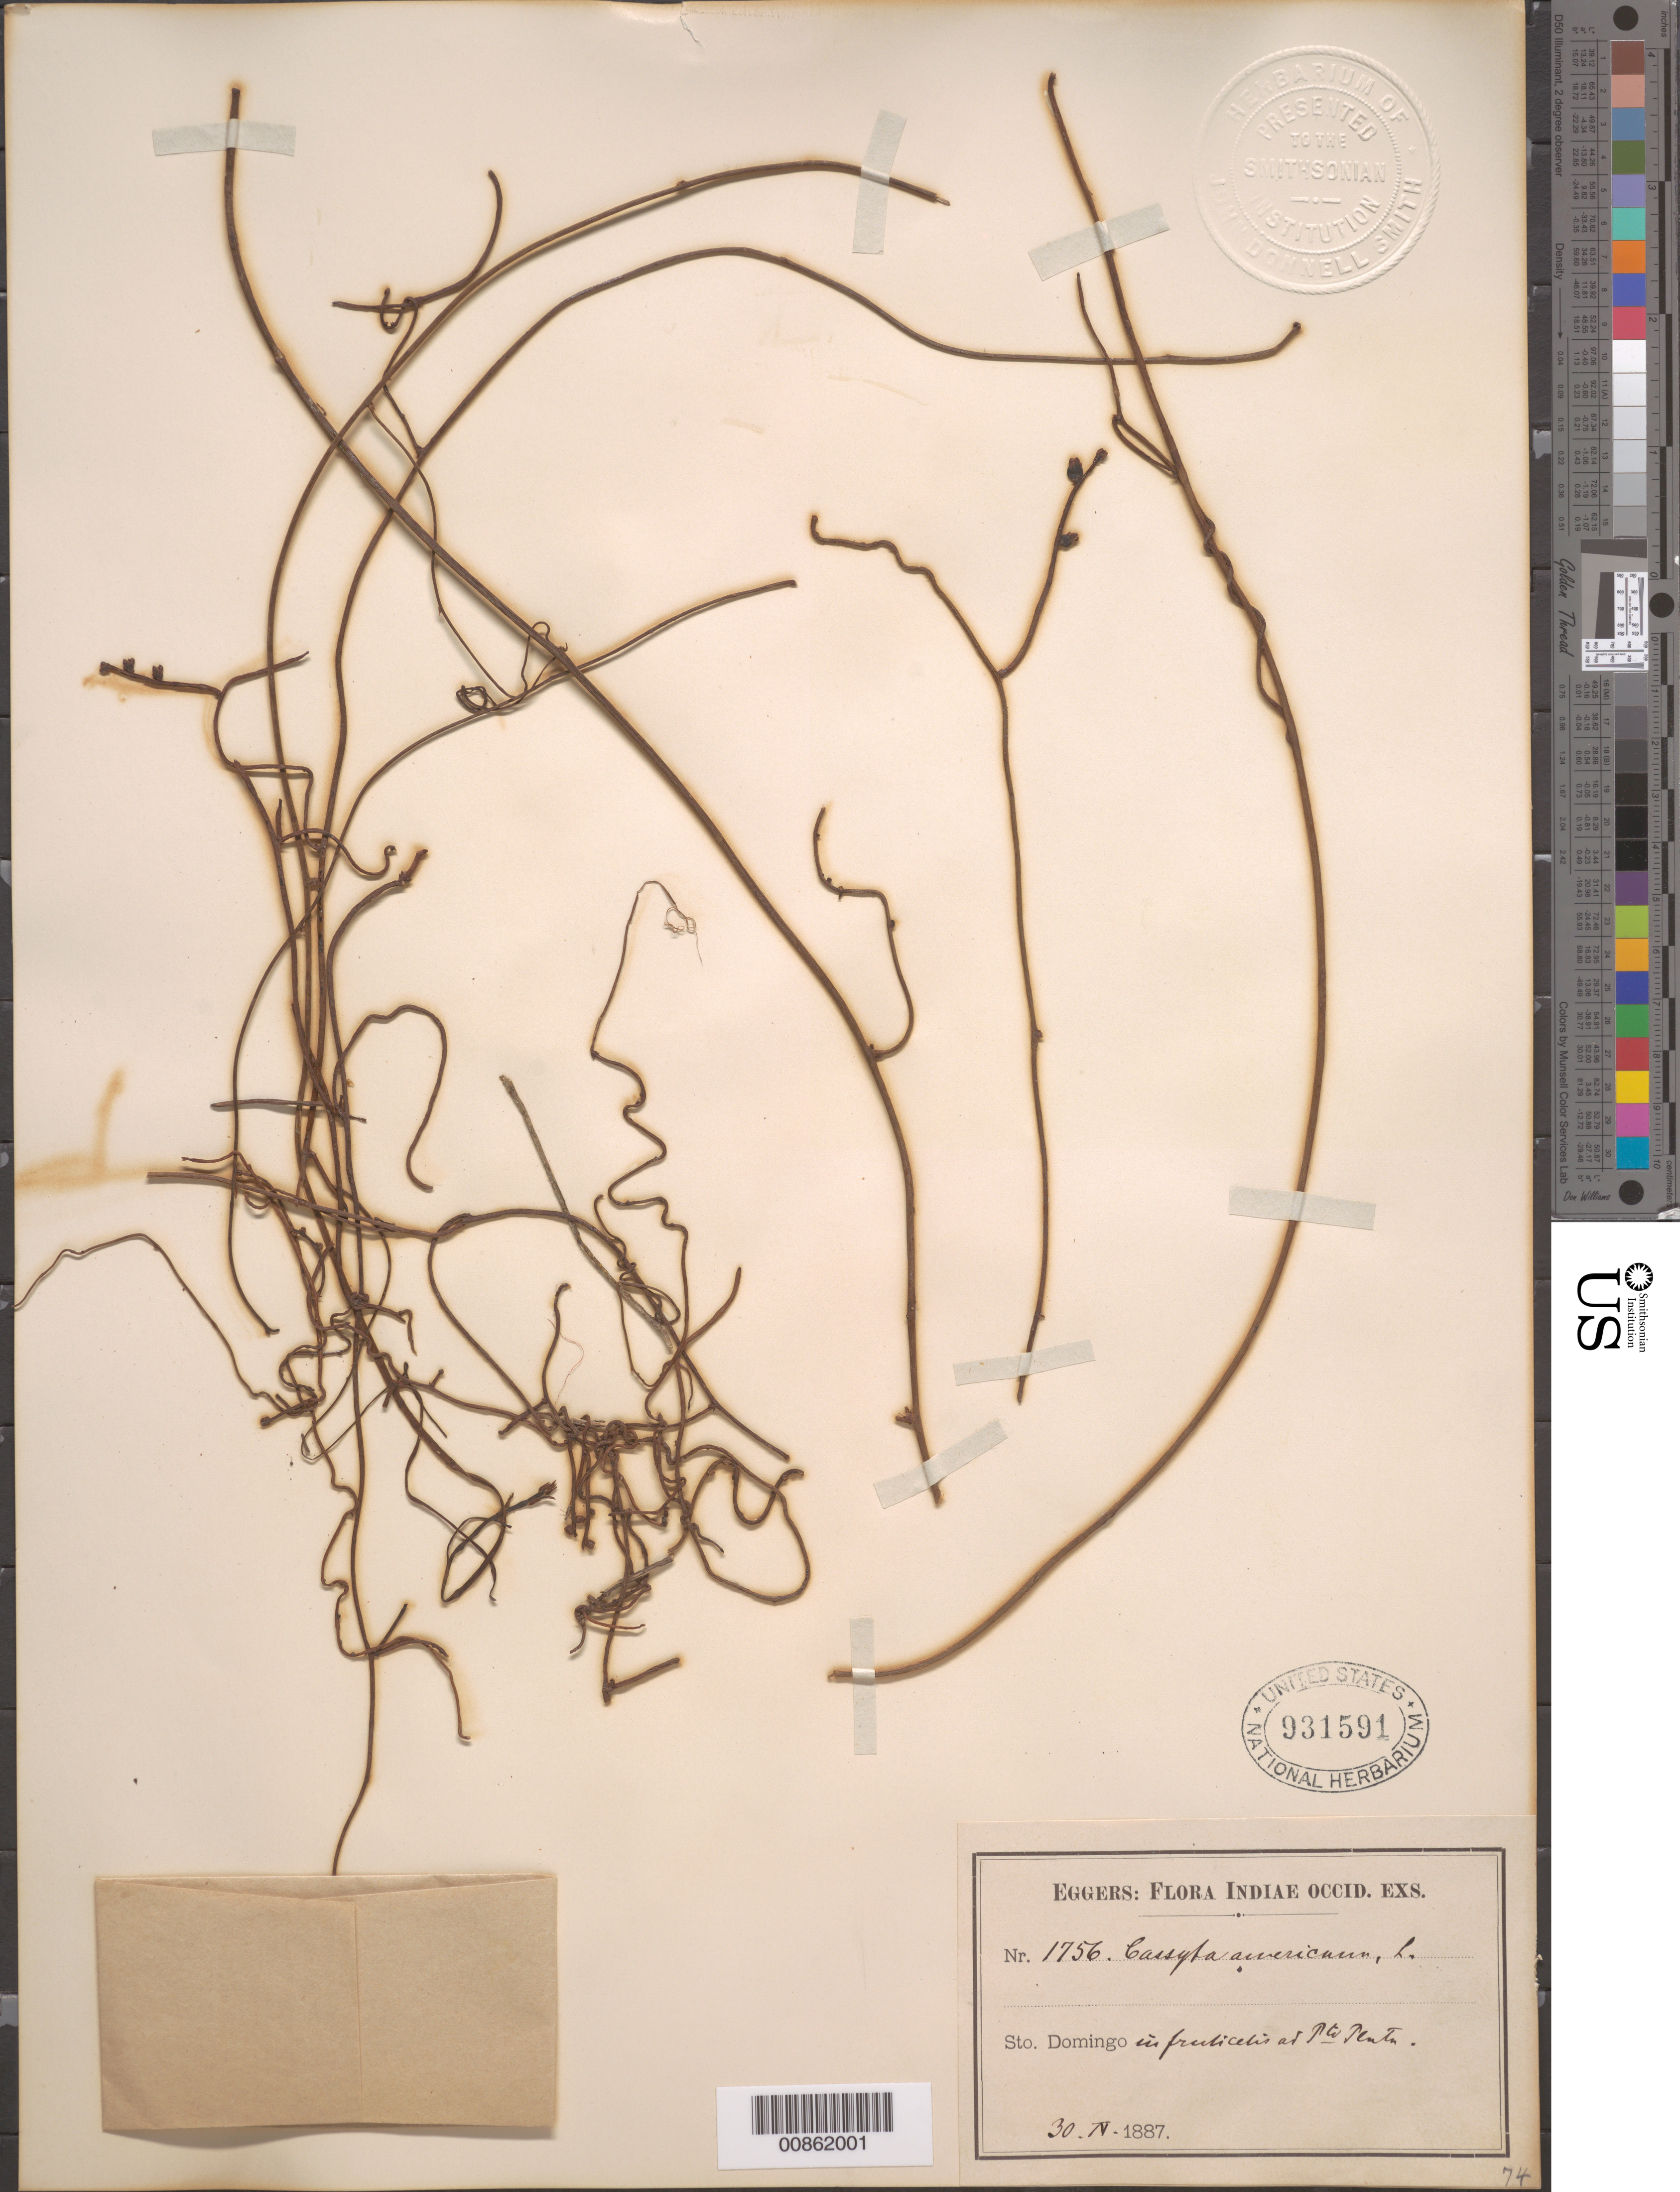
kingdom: Plantae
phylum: Tracheophyta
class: Magnoliopsida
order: Laurales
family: Lauraceae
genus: Cassytha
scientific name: Cassytha filiformis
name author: L.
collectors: H. F. A. von Eggers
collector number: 1756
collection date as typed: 30 Apr 1887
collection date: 1887-04-30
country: Dominican Republic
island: Hispaniola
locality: Ad Puerto Plata.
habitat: In fruticetis.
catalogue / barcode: US 931591